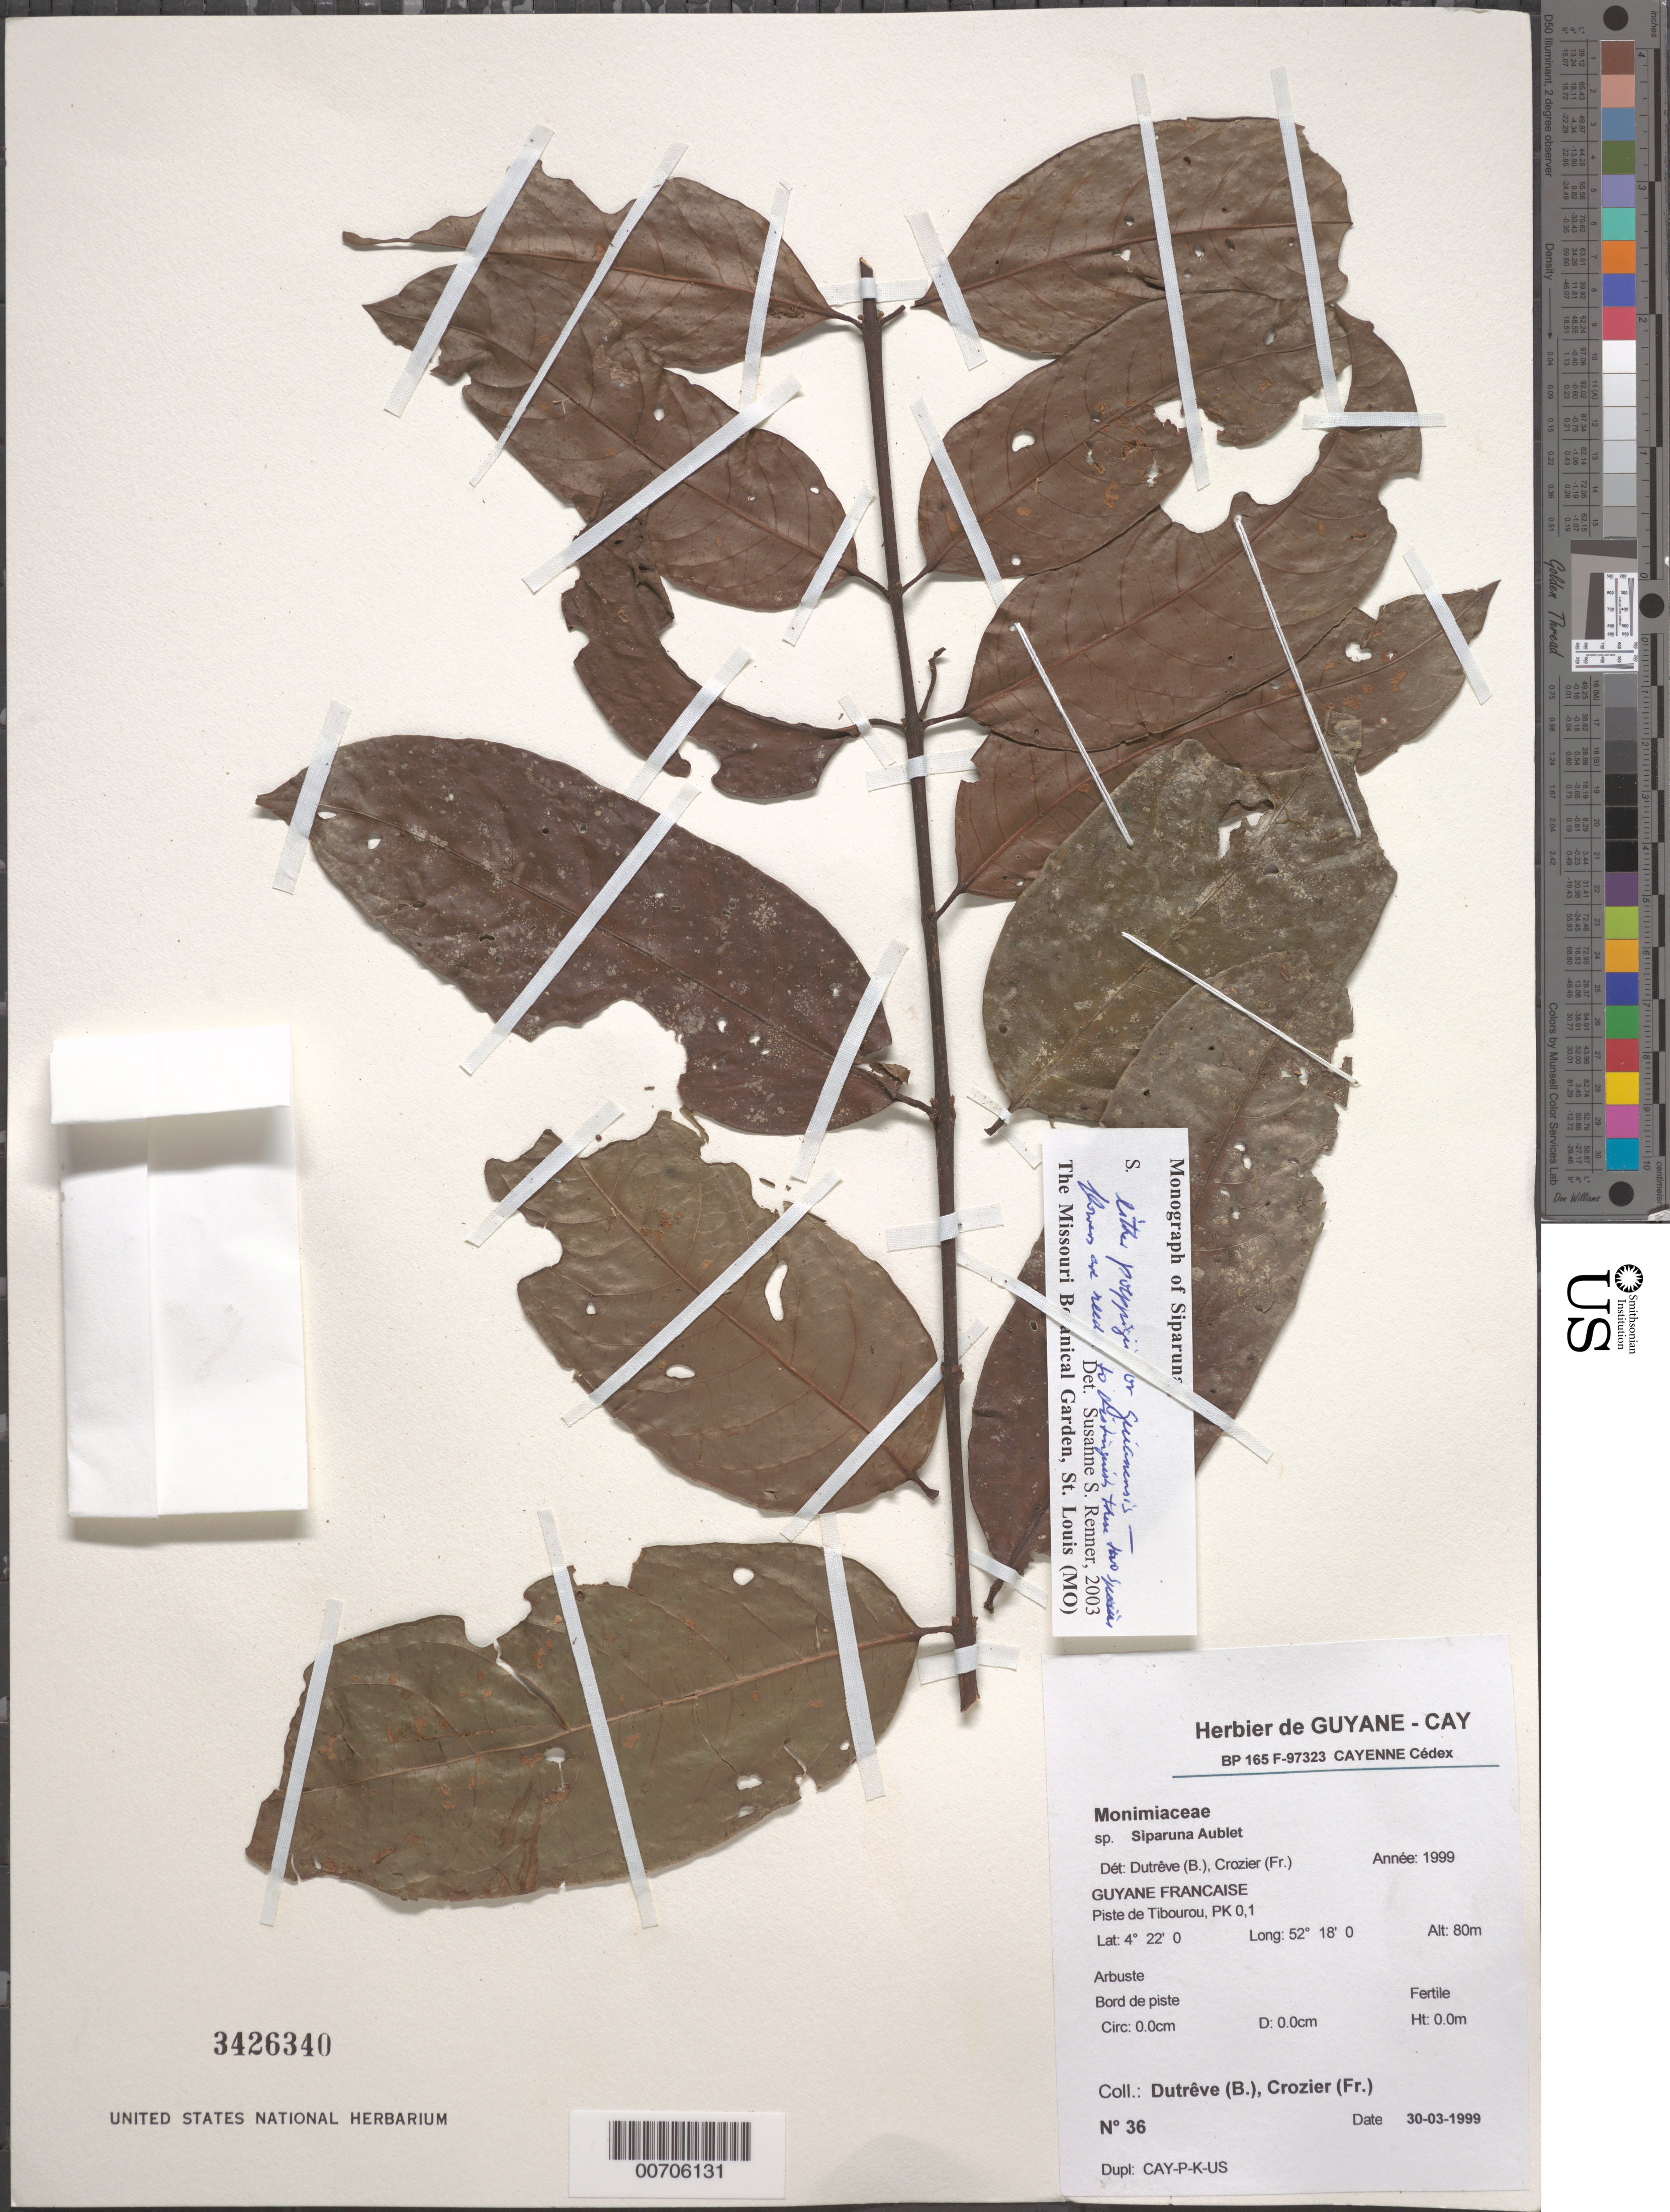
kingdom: Plantae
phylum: Tracheophyta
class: Magnoliopsida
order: Laurales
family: Siparunaceae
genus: Siparuna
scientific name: Siparuna sp.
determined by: Dutrêve, B.; Crozier, F.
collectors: B. Dutrêve & F. Crozier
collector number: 36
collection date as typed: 30-Mar-99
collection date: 1999-03-30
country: French Guiana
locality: Piste de Tibourou, PK 0.1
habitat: Edge of trail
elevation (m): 80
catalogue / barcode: US 3426340